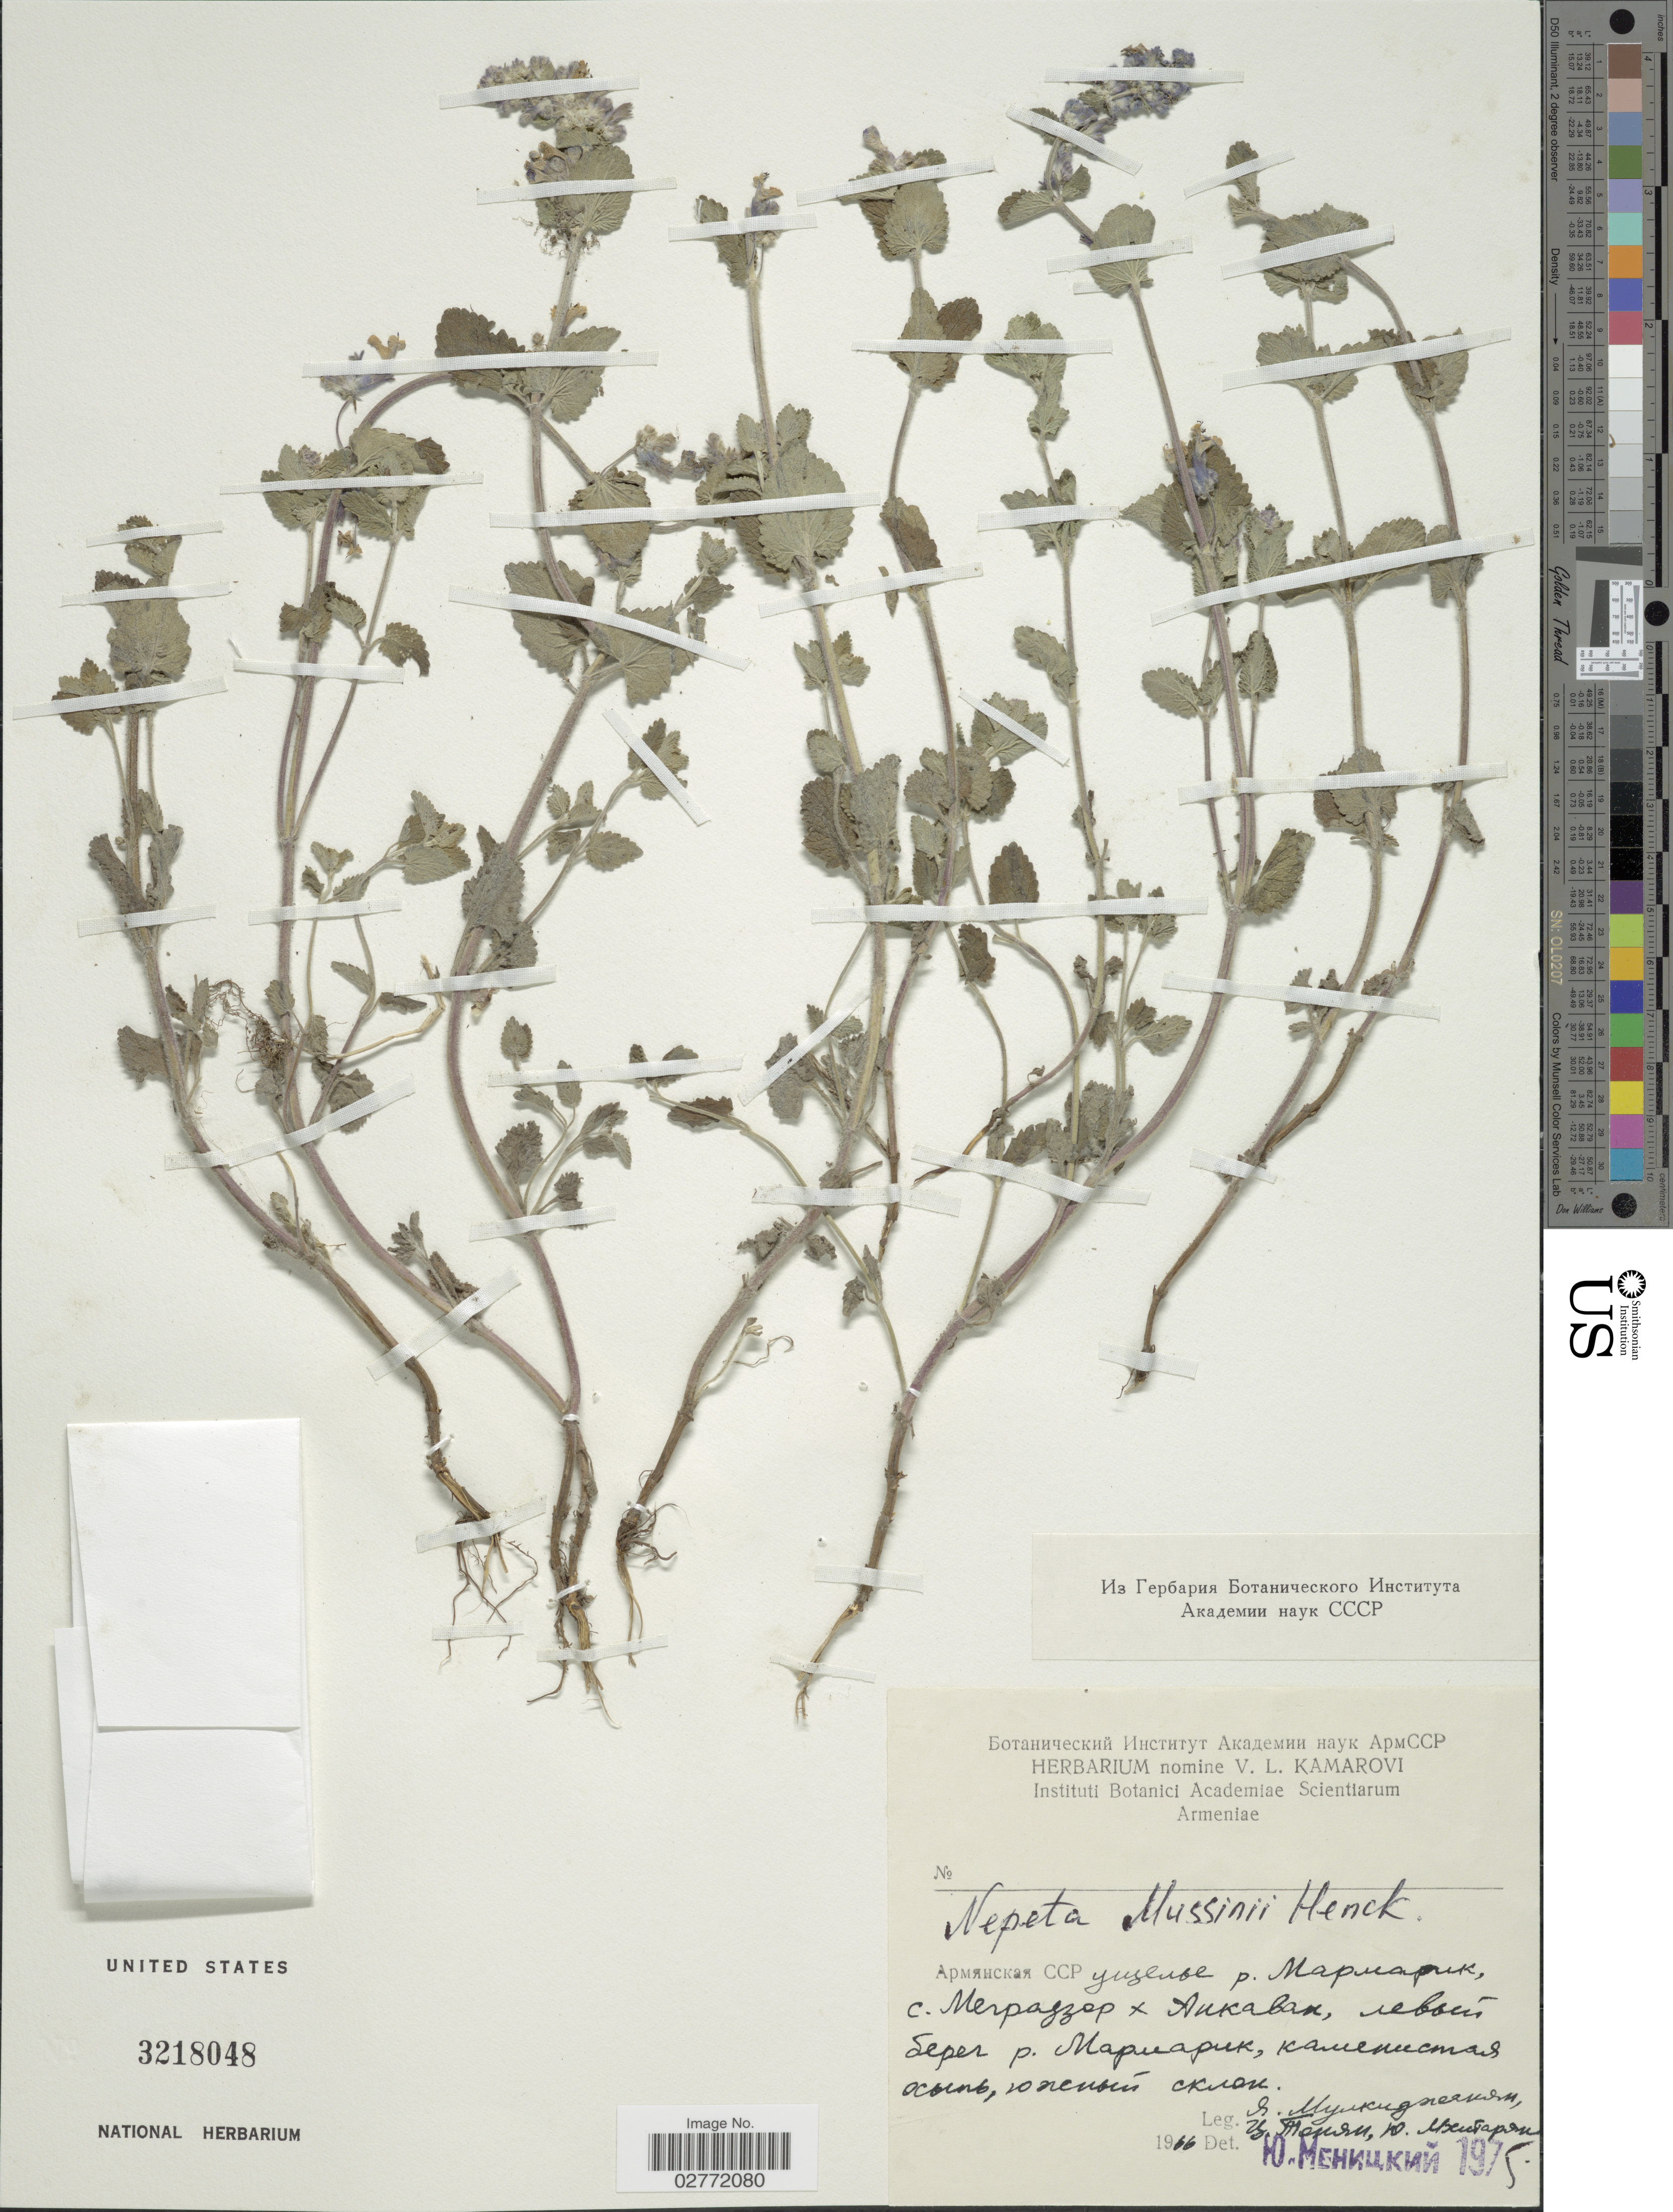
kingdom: Plantae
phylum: Tracheophyta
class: Magnoliopsida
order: Lamiales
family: Lamiaceae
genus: Nepeta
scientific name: Nepeta mussinii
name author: Spreng. ex Henckel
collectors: Y. Mulkidjanyan, Z. Tonyan & U. Mkhitaryan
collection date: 1966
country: Armenia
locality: Left shore of Marmarik River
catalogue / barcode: US 3218048